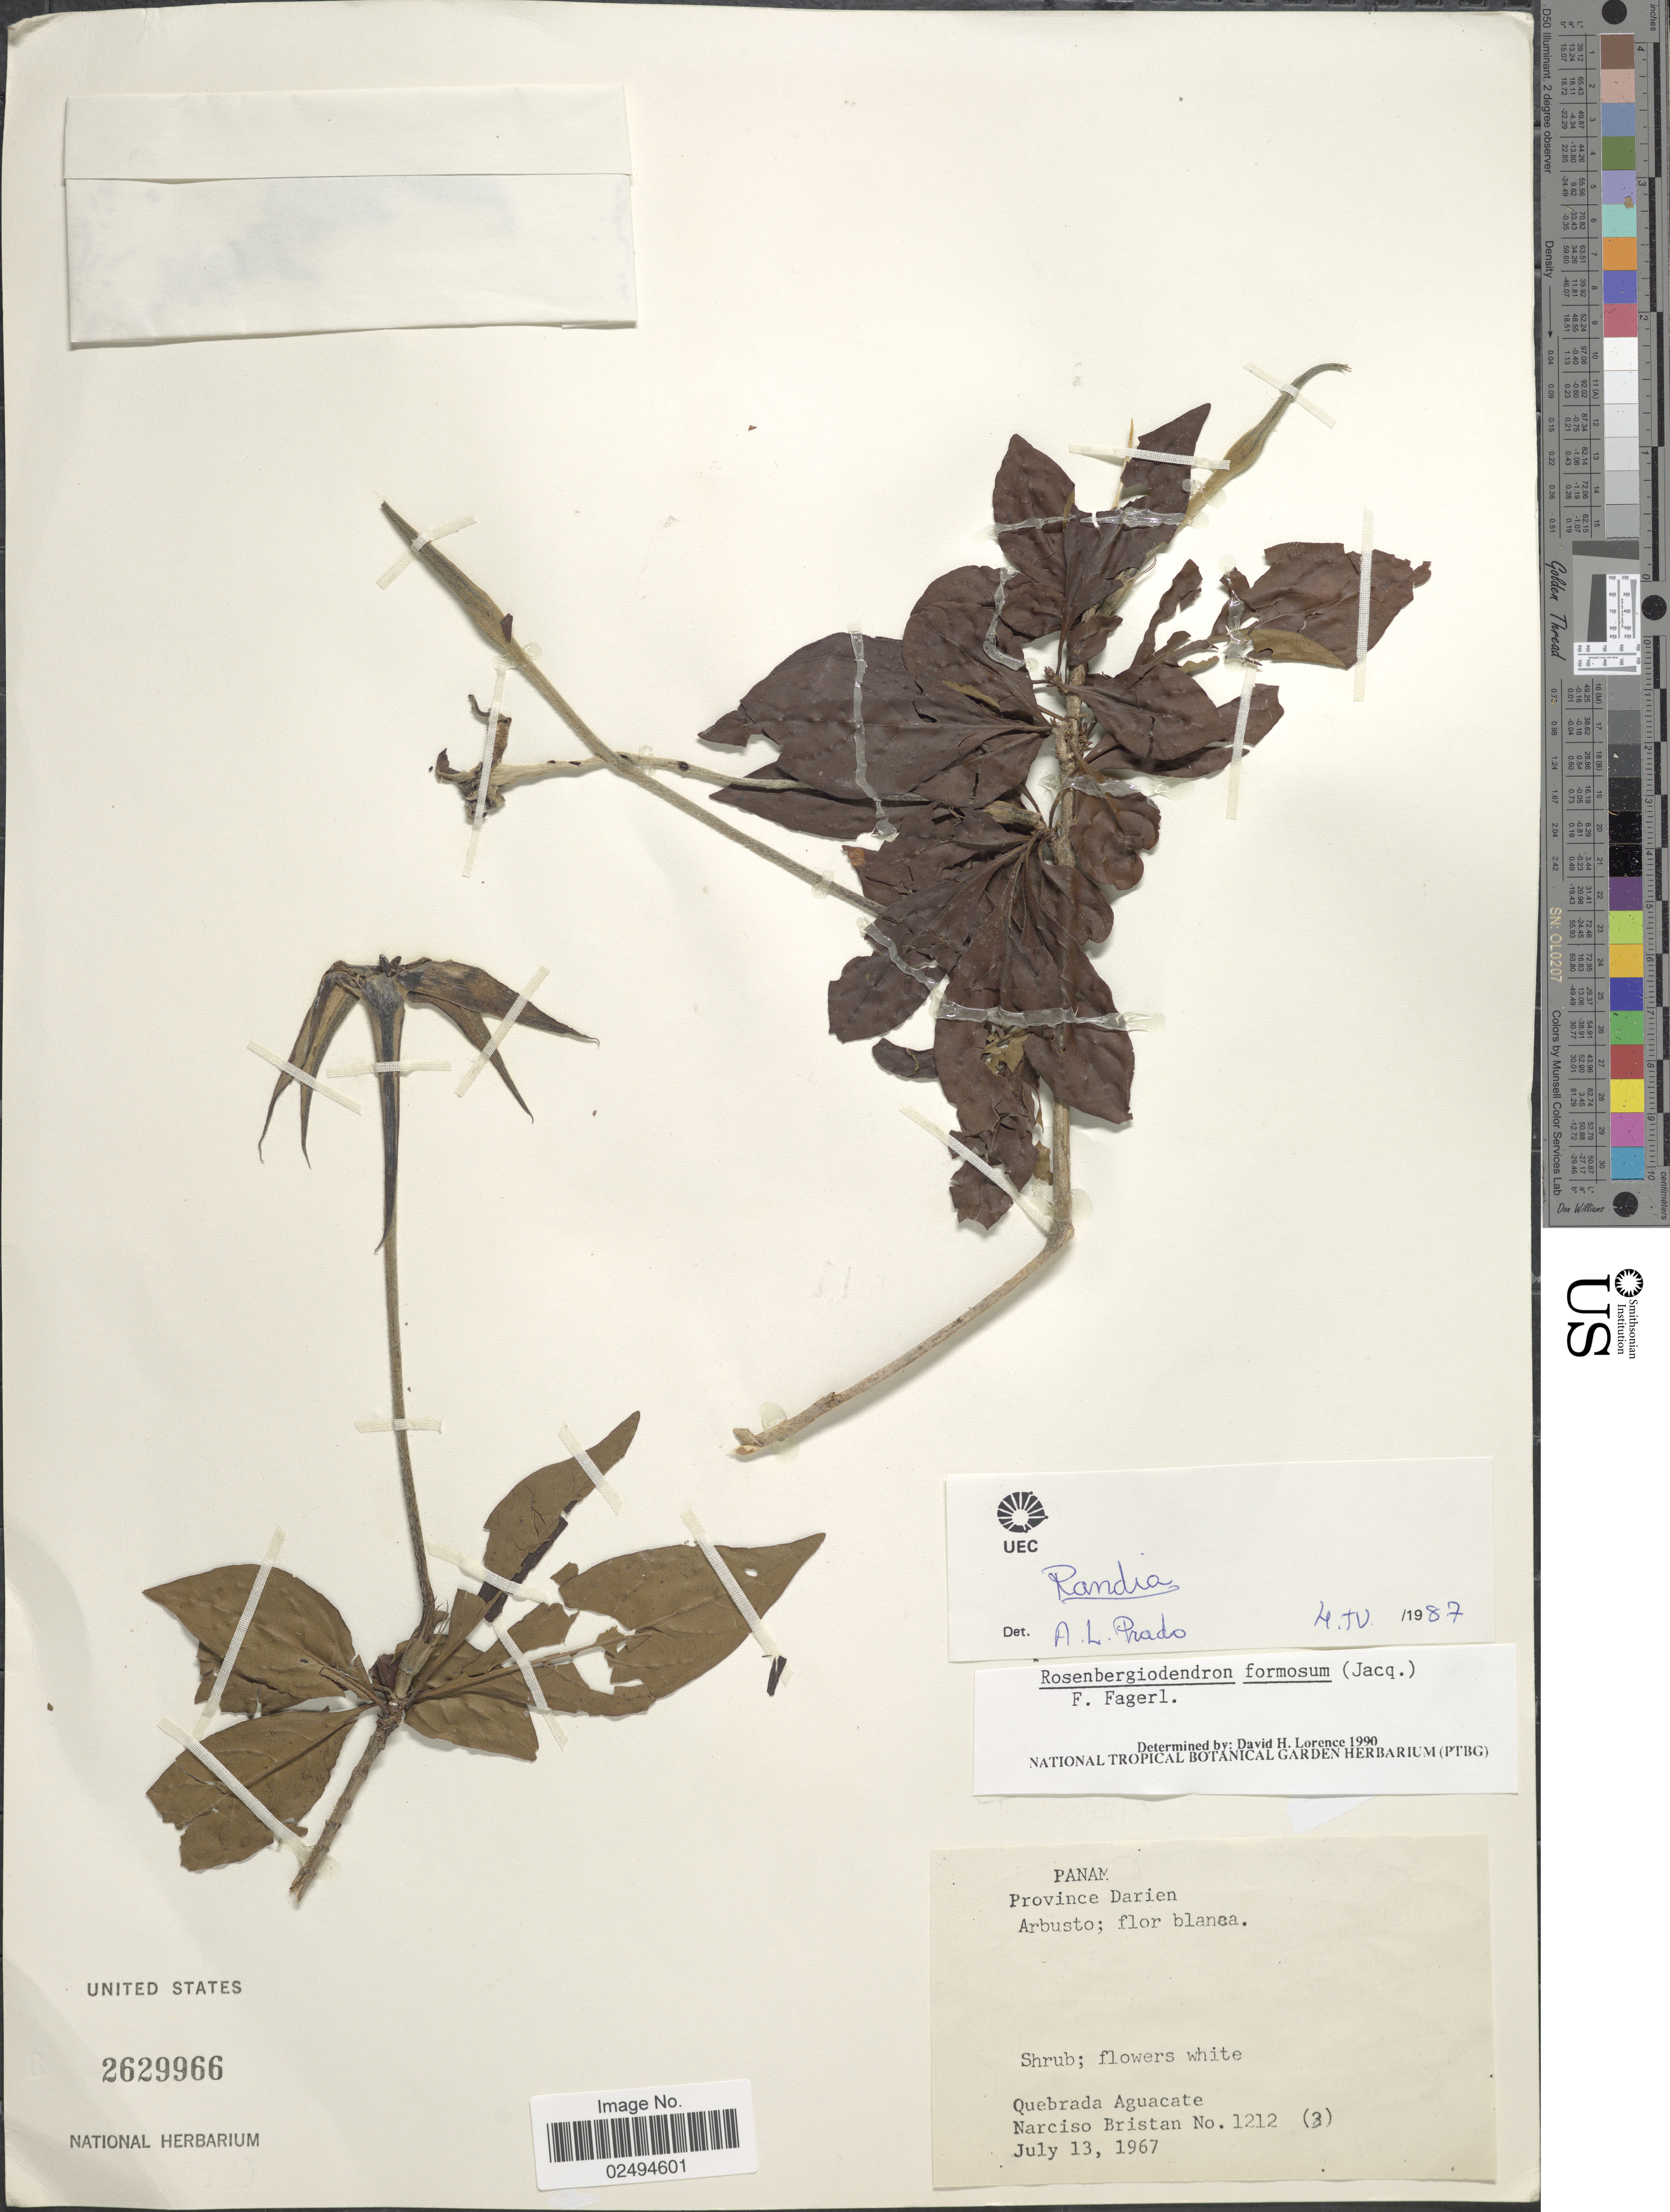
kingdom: Plantae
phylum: Tracheophyta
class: Magnoliopsida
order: Gentianales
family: Rubiaceae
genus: Randia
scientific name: Randia armata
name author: (Sw.) DC.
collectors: N. Bristan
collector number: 1212(3)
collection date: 1967-07-13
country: Panama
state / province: Darién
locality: Province Darien. Quebrada Aguacate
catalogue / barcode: US 2629966